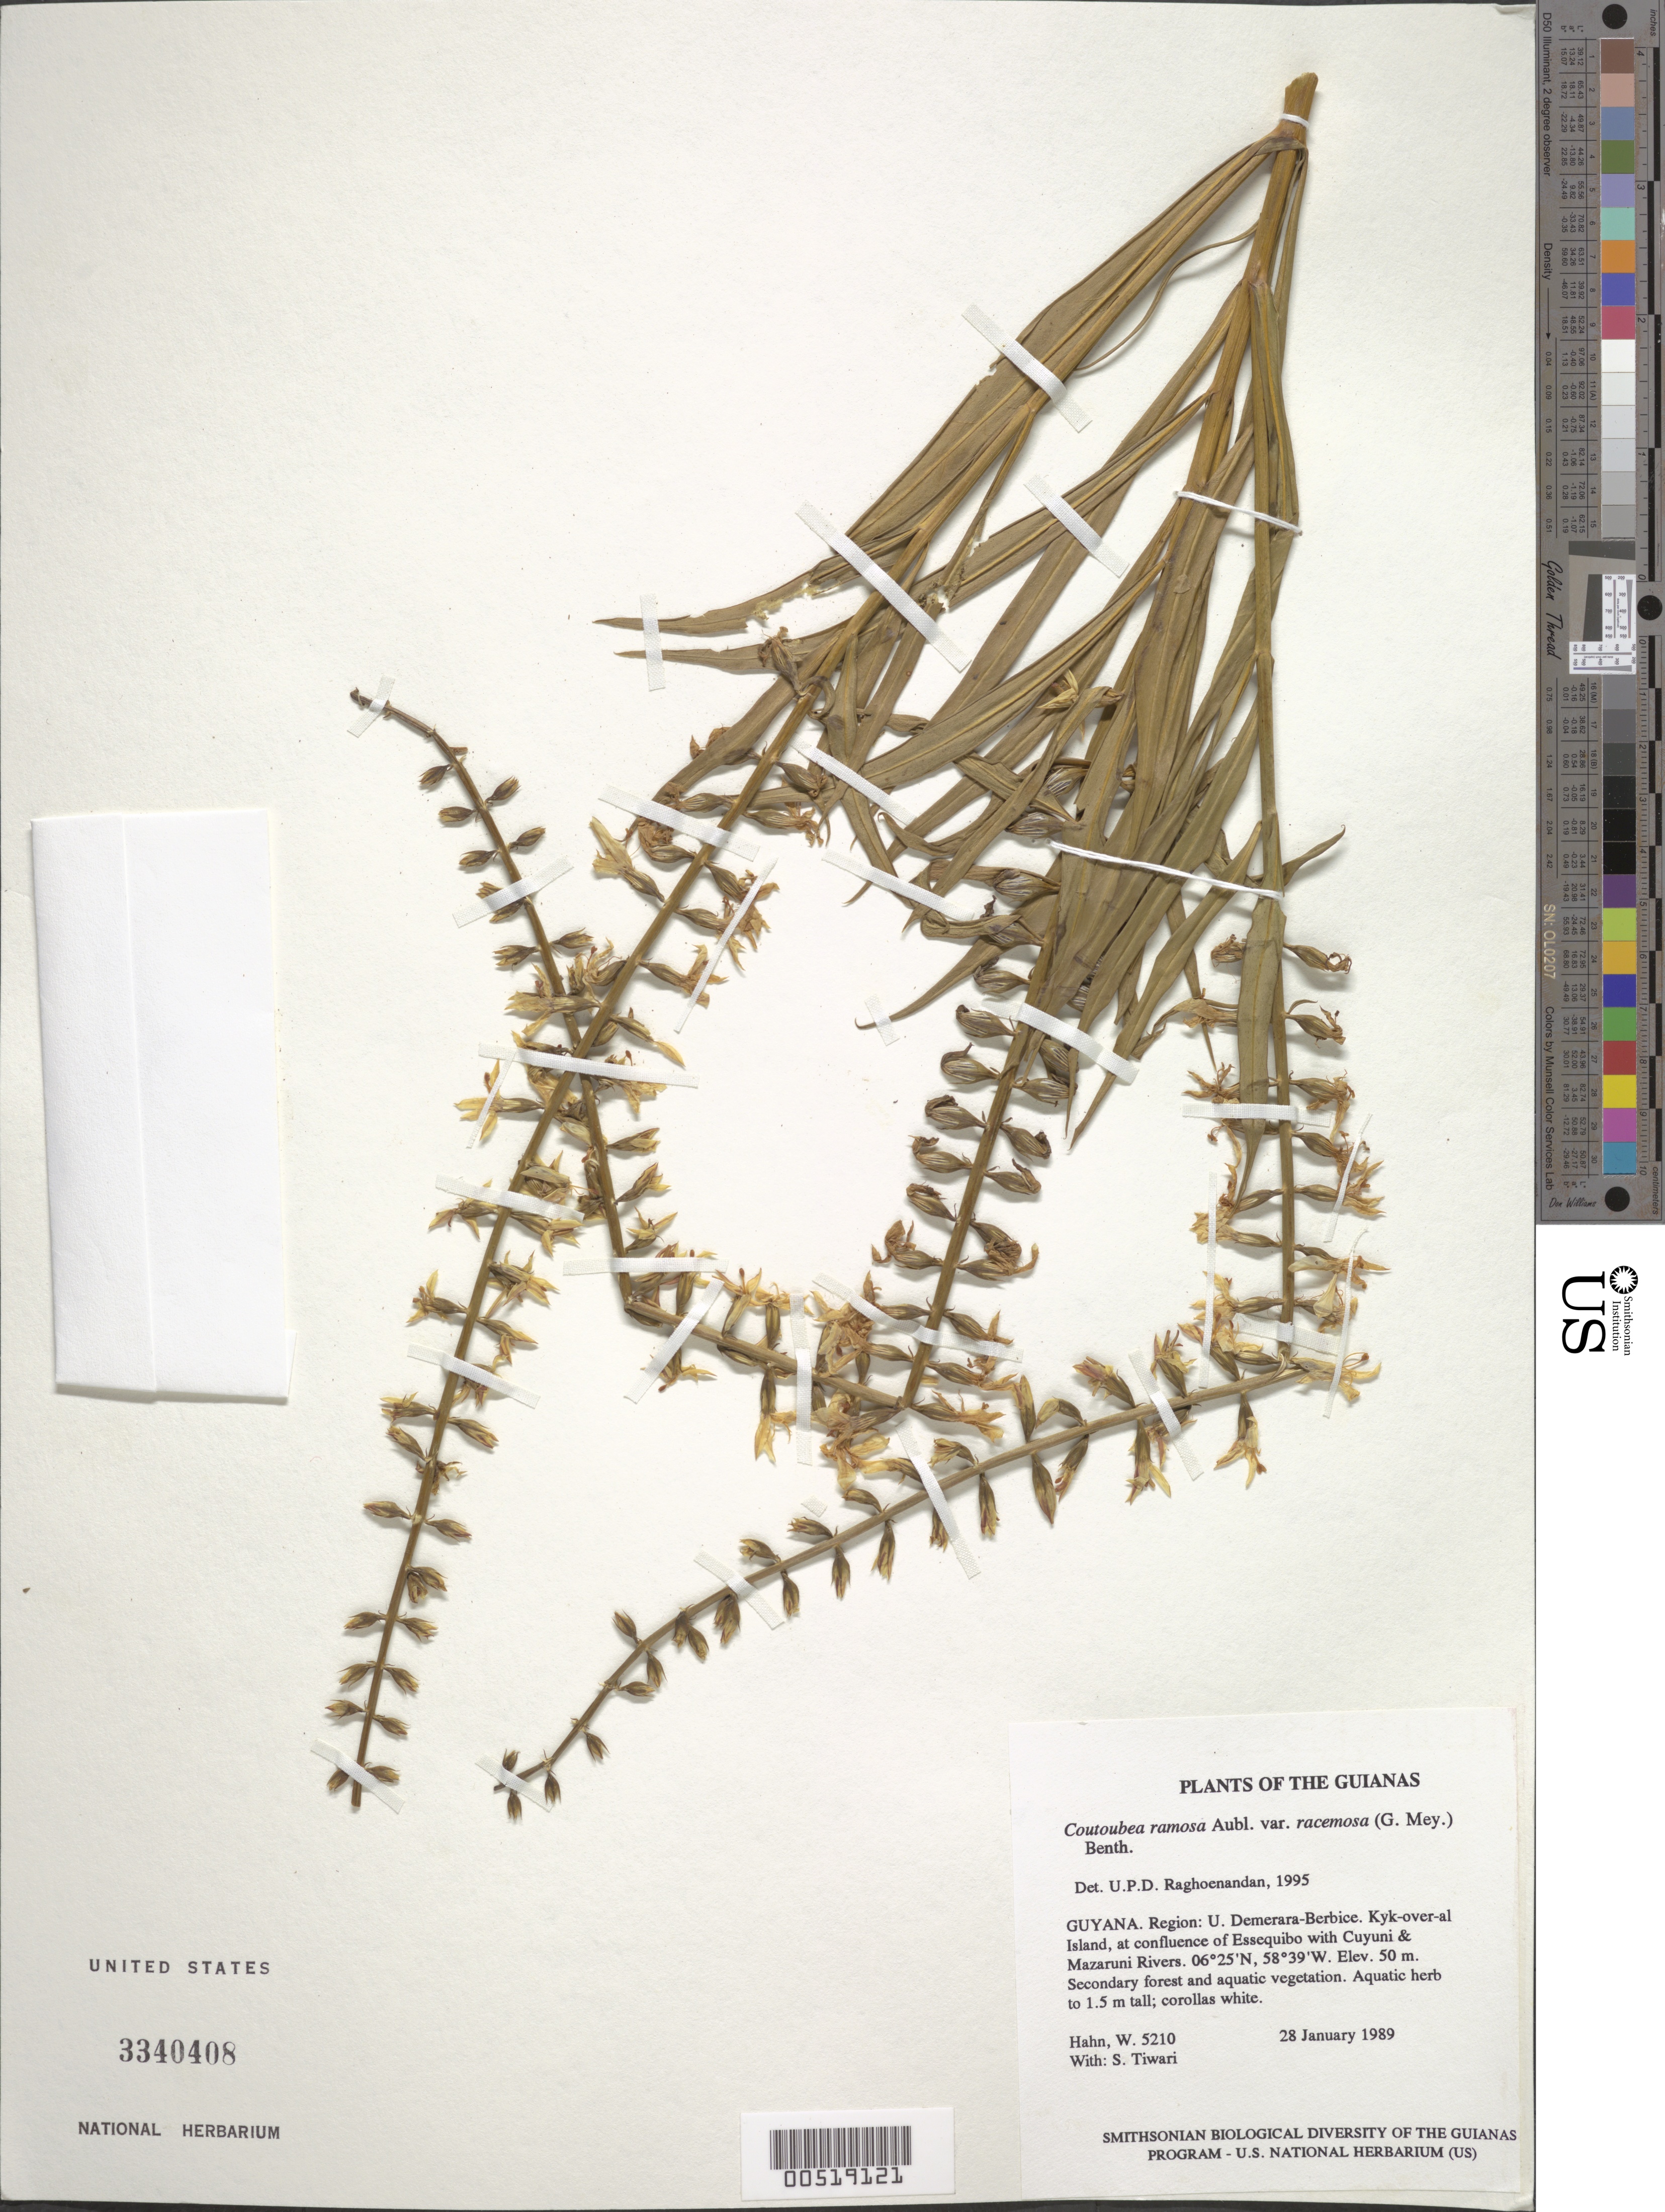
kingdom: Plantae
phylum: Tracheophyta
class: Magnoliopsida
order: Gentianales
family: Gentianaceae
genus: Coutoubea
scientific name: Coutoubea ramosa var. racemosa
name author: (G. Mey.) Benth.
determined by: Raghoenandan, U. P. D.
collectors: W. Hahn & S. Tiwari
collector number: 5210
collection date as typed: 28 January 1989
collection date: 1989-01-28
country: Guyana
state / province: U. Demerara-Berbice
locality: Kyk-over-al Island, at confluence of Essequibo with Cuyuni & Mazaruni Rivers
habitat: Secondary forest and aquatic vegetation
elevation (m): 50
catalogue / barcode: US 3340408